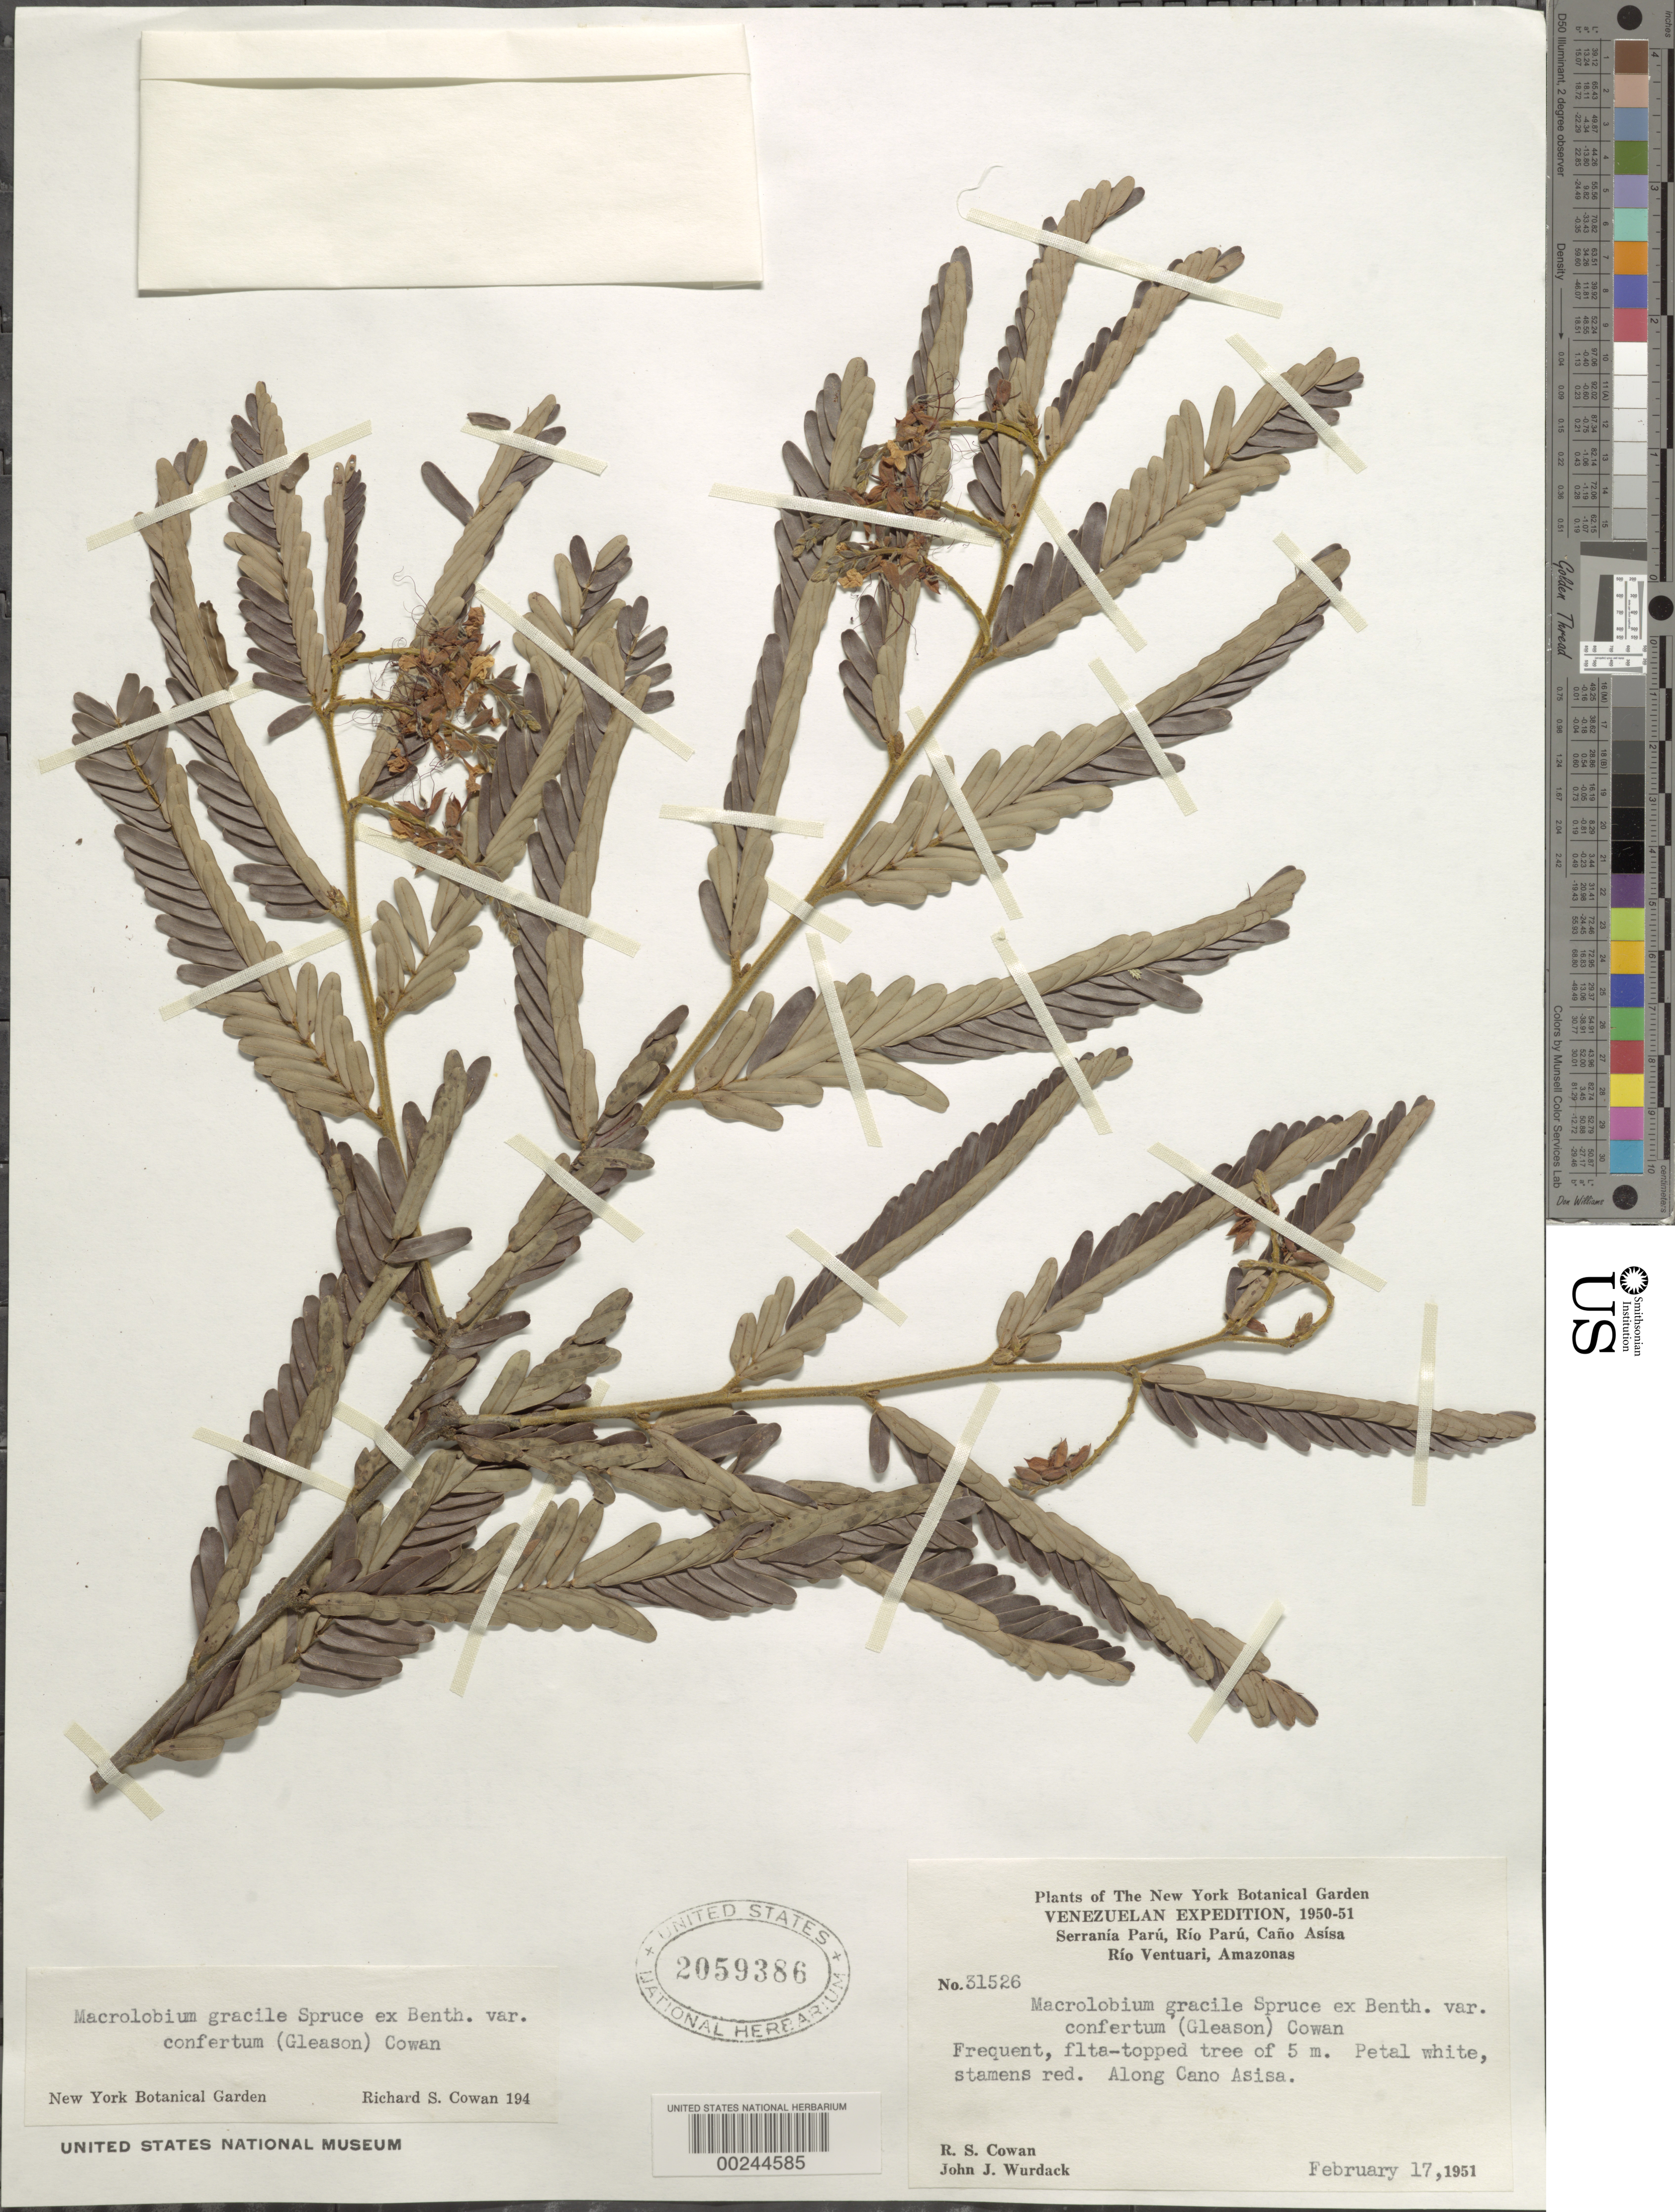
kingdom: Plantae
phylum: Tracheophyta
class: Magnoliopsida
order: Fabales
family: Fabaceae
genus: Macrolobium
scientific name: Macrolobium gracile var. confertum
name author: (Gleason) R.S. Cowan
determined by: Cowan, R. S.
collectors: R. S. Cowan & J. J. Wurdack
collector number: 31526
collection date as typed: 17 Feb 1951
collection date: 1951-02-17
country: Venezuela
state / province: Amazonas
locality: Along cano asisa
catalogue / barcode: US 2059386